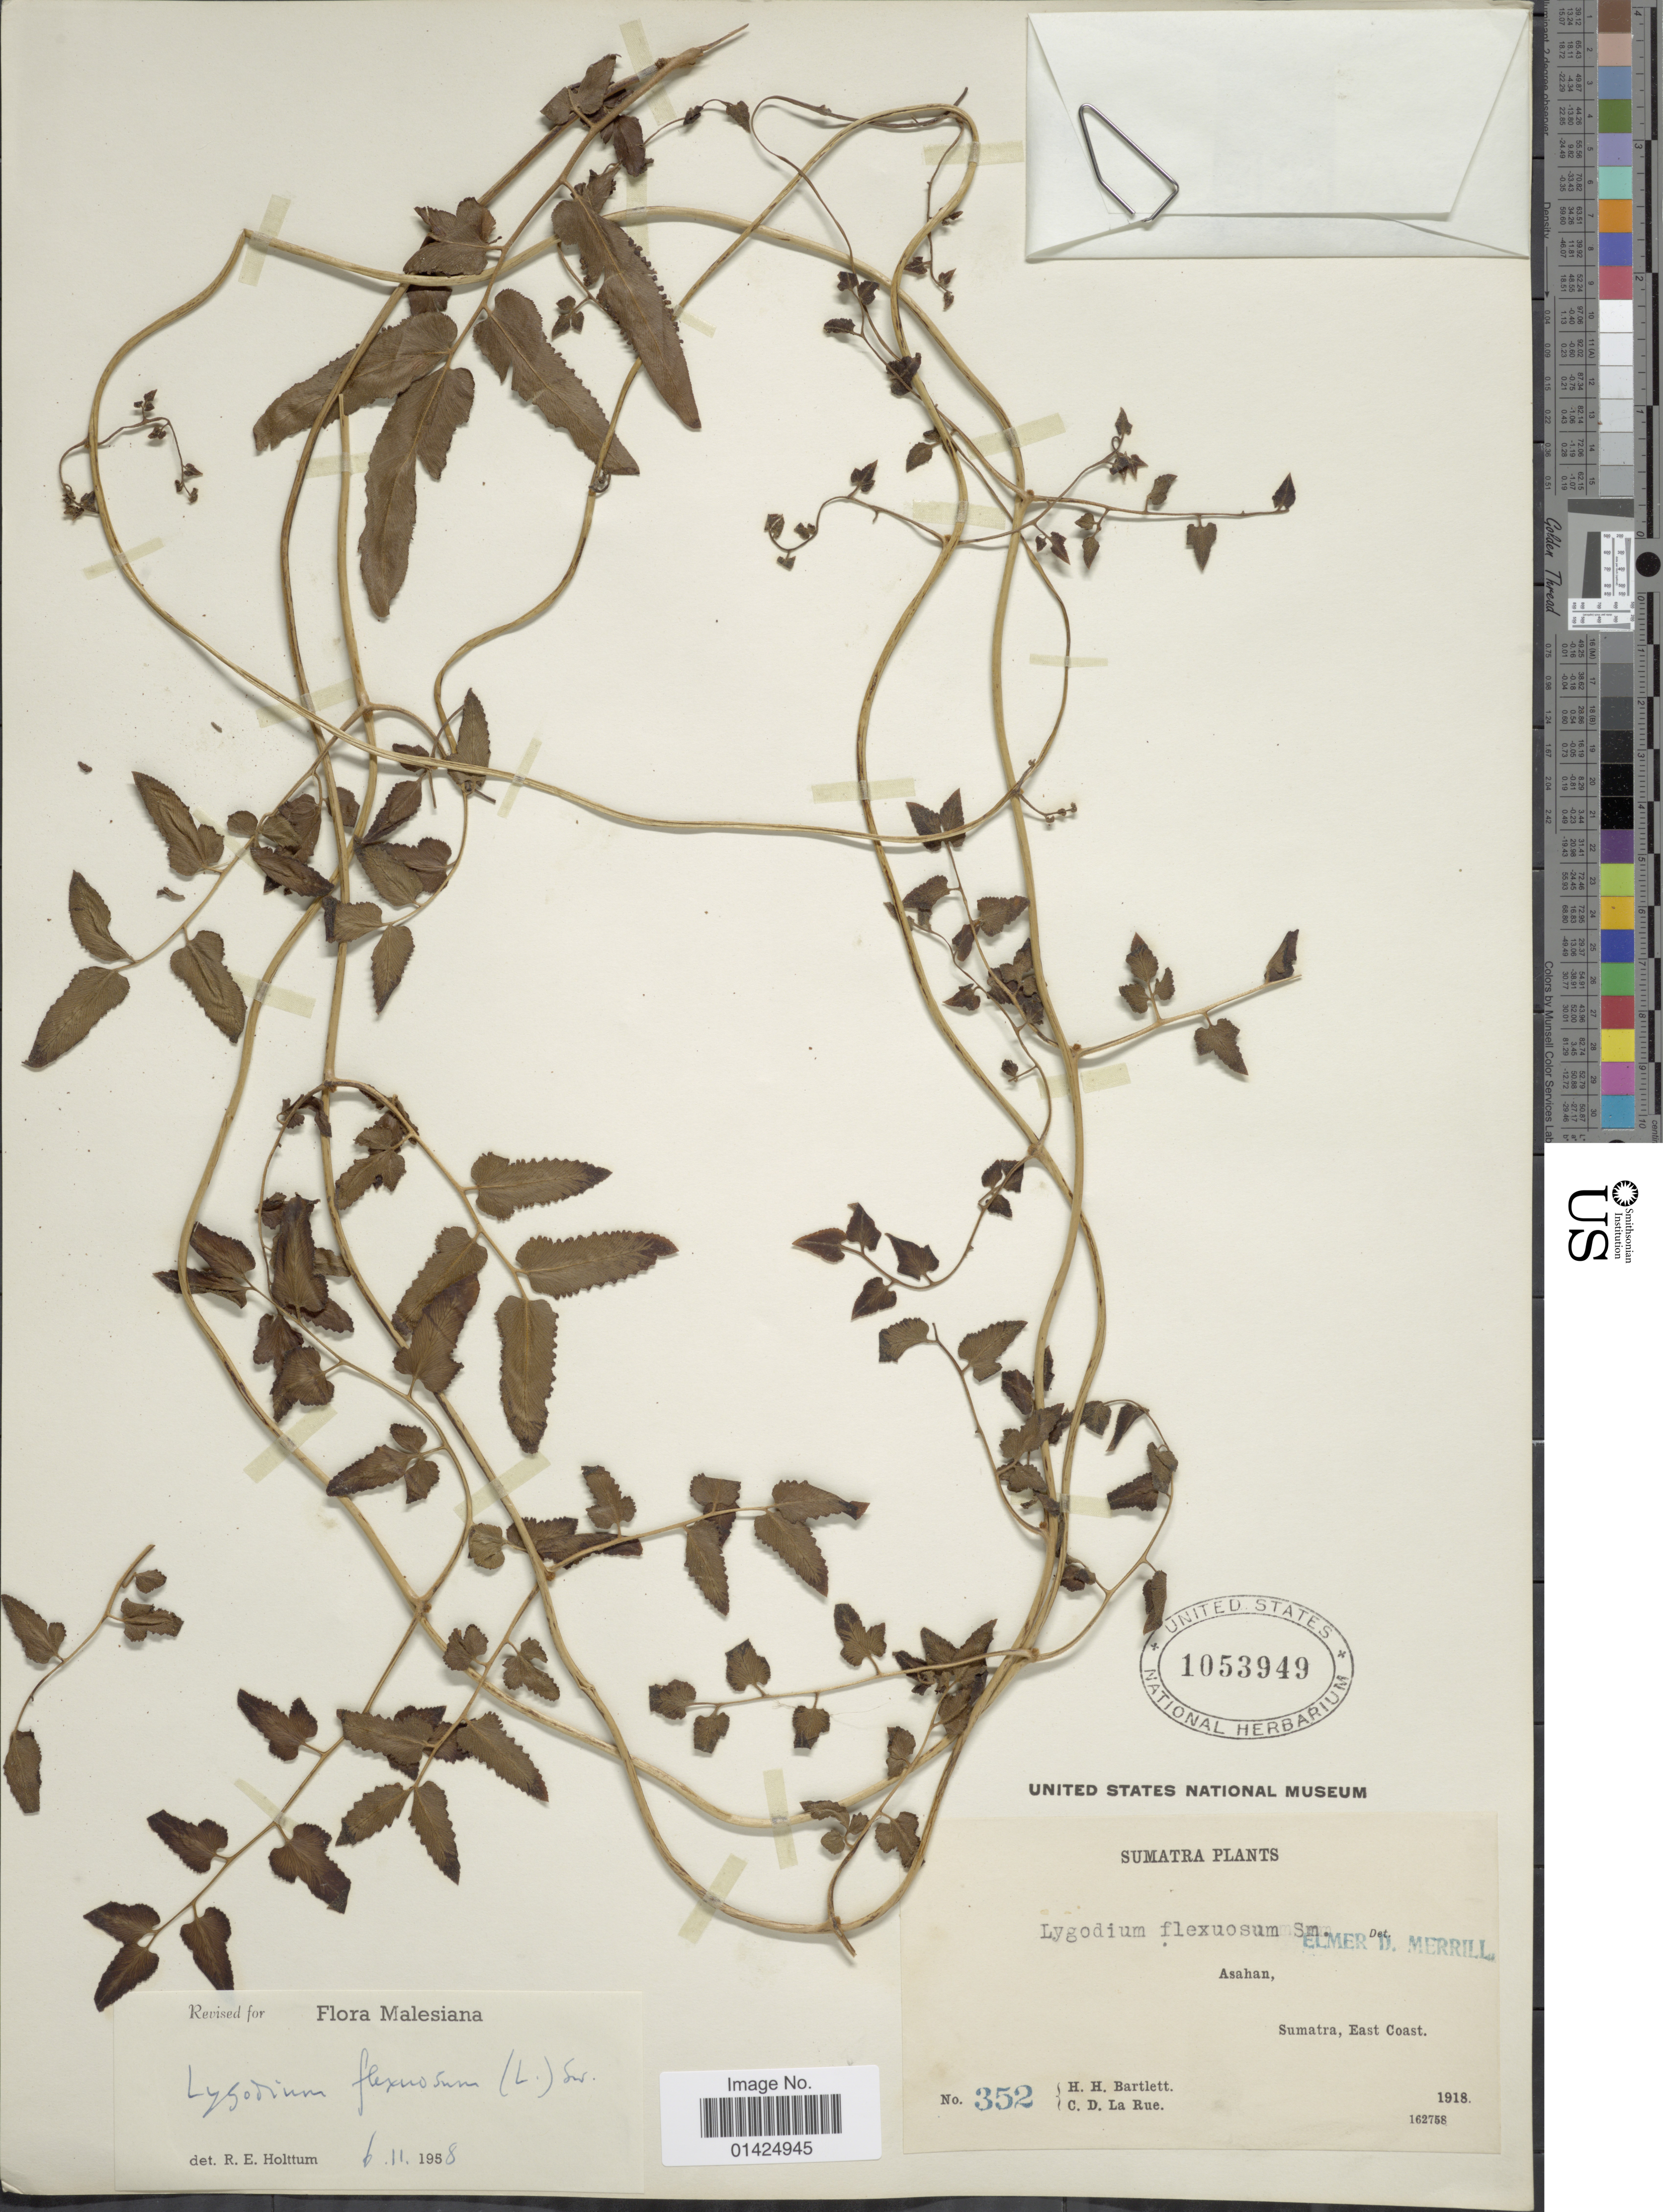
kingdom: Plantae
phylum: Tracheophyta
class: Polypodiopsida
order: Schizaeales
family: Lygodiaceae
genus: Lygodium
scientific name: Lygodium flexuosum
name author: Sw.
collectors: H. H. Bartlett & C. La Rue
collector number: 352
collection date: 1918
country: Indonesia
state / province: Sumatra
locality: Asahan, East Coast.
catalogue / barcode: US 1053949